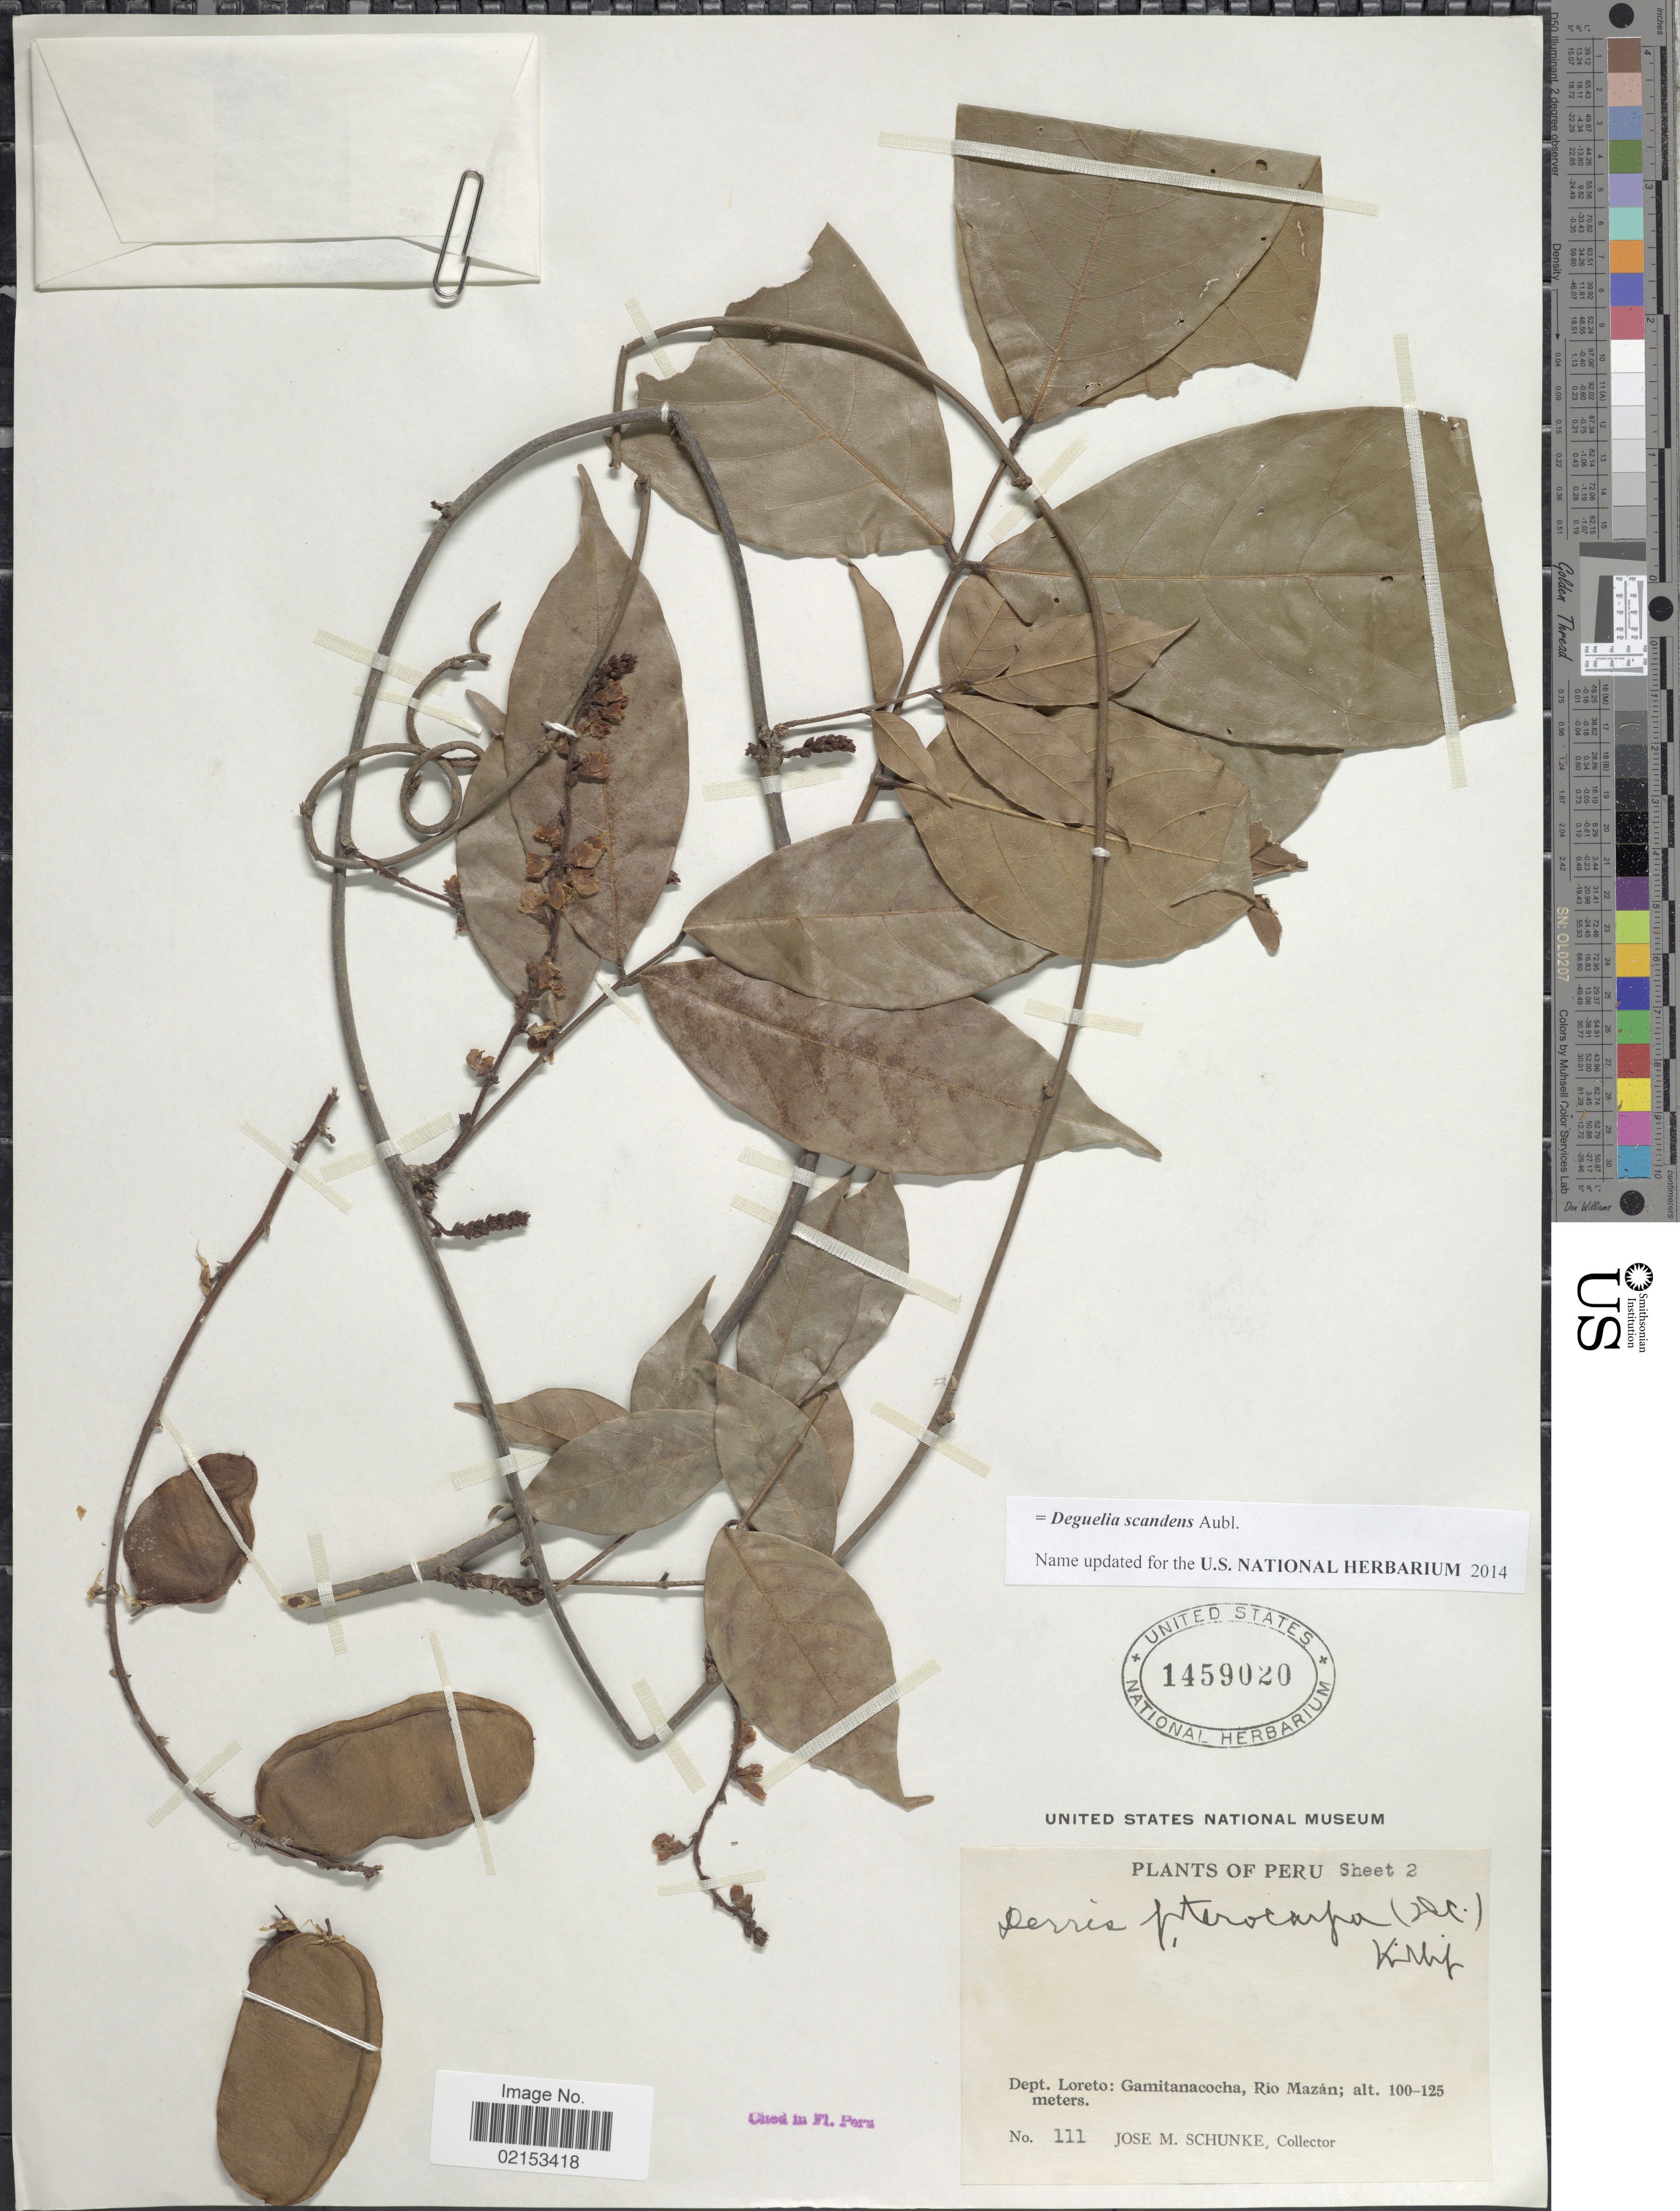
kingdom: Plantae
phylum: Tracheophyta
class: Magnoliopsida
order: Fabales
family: Fabaceae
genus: Deguelia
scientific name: Deguelia scandens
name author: Aubl.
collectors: J. M. Schunke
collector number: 111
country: Peru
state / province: Loreto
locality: Gamitanacocha, Río Mazán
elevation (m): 100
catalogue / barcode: US 1459020